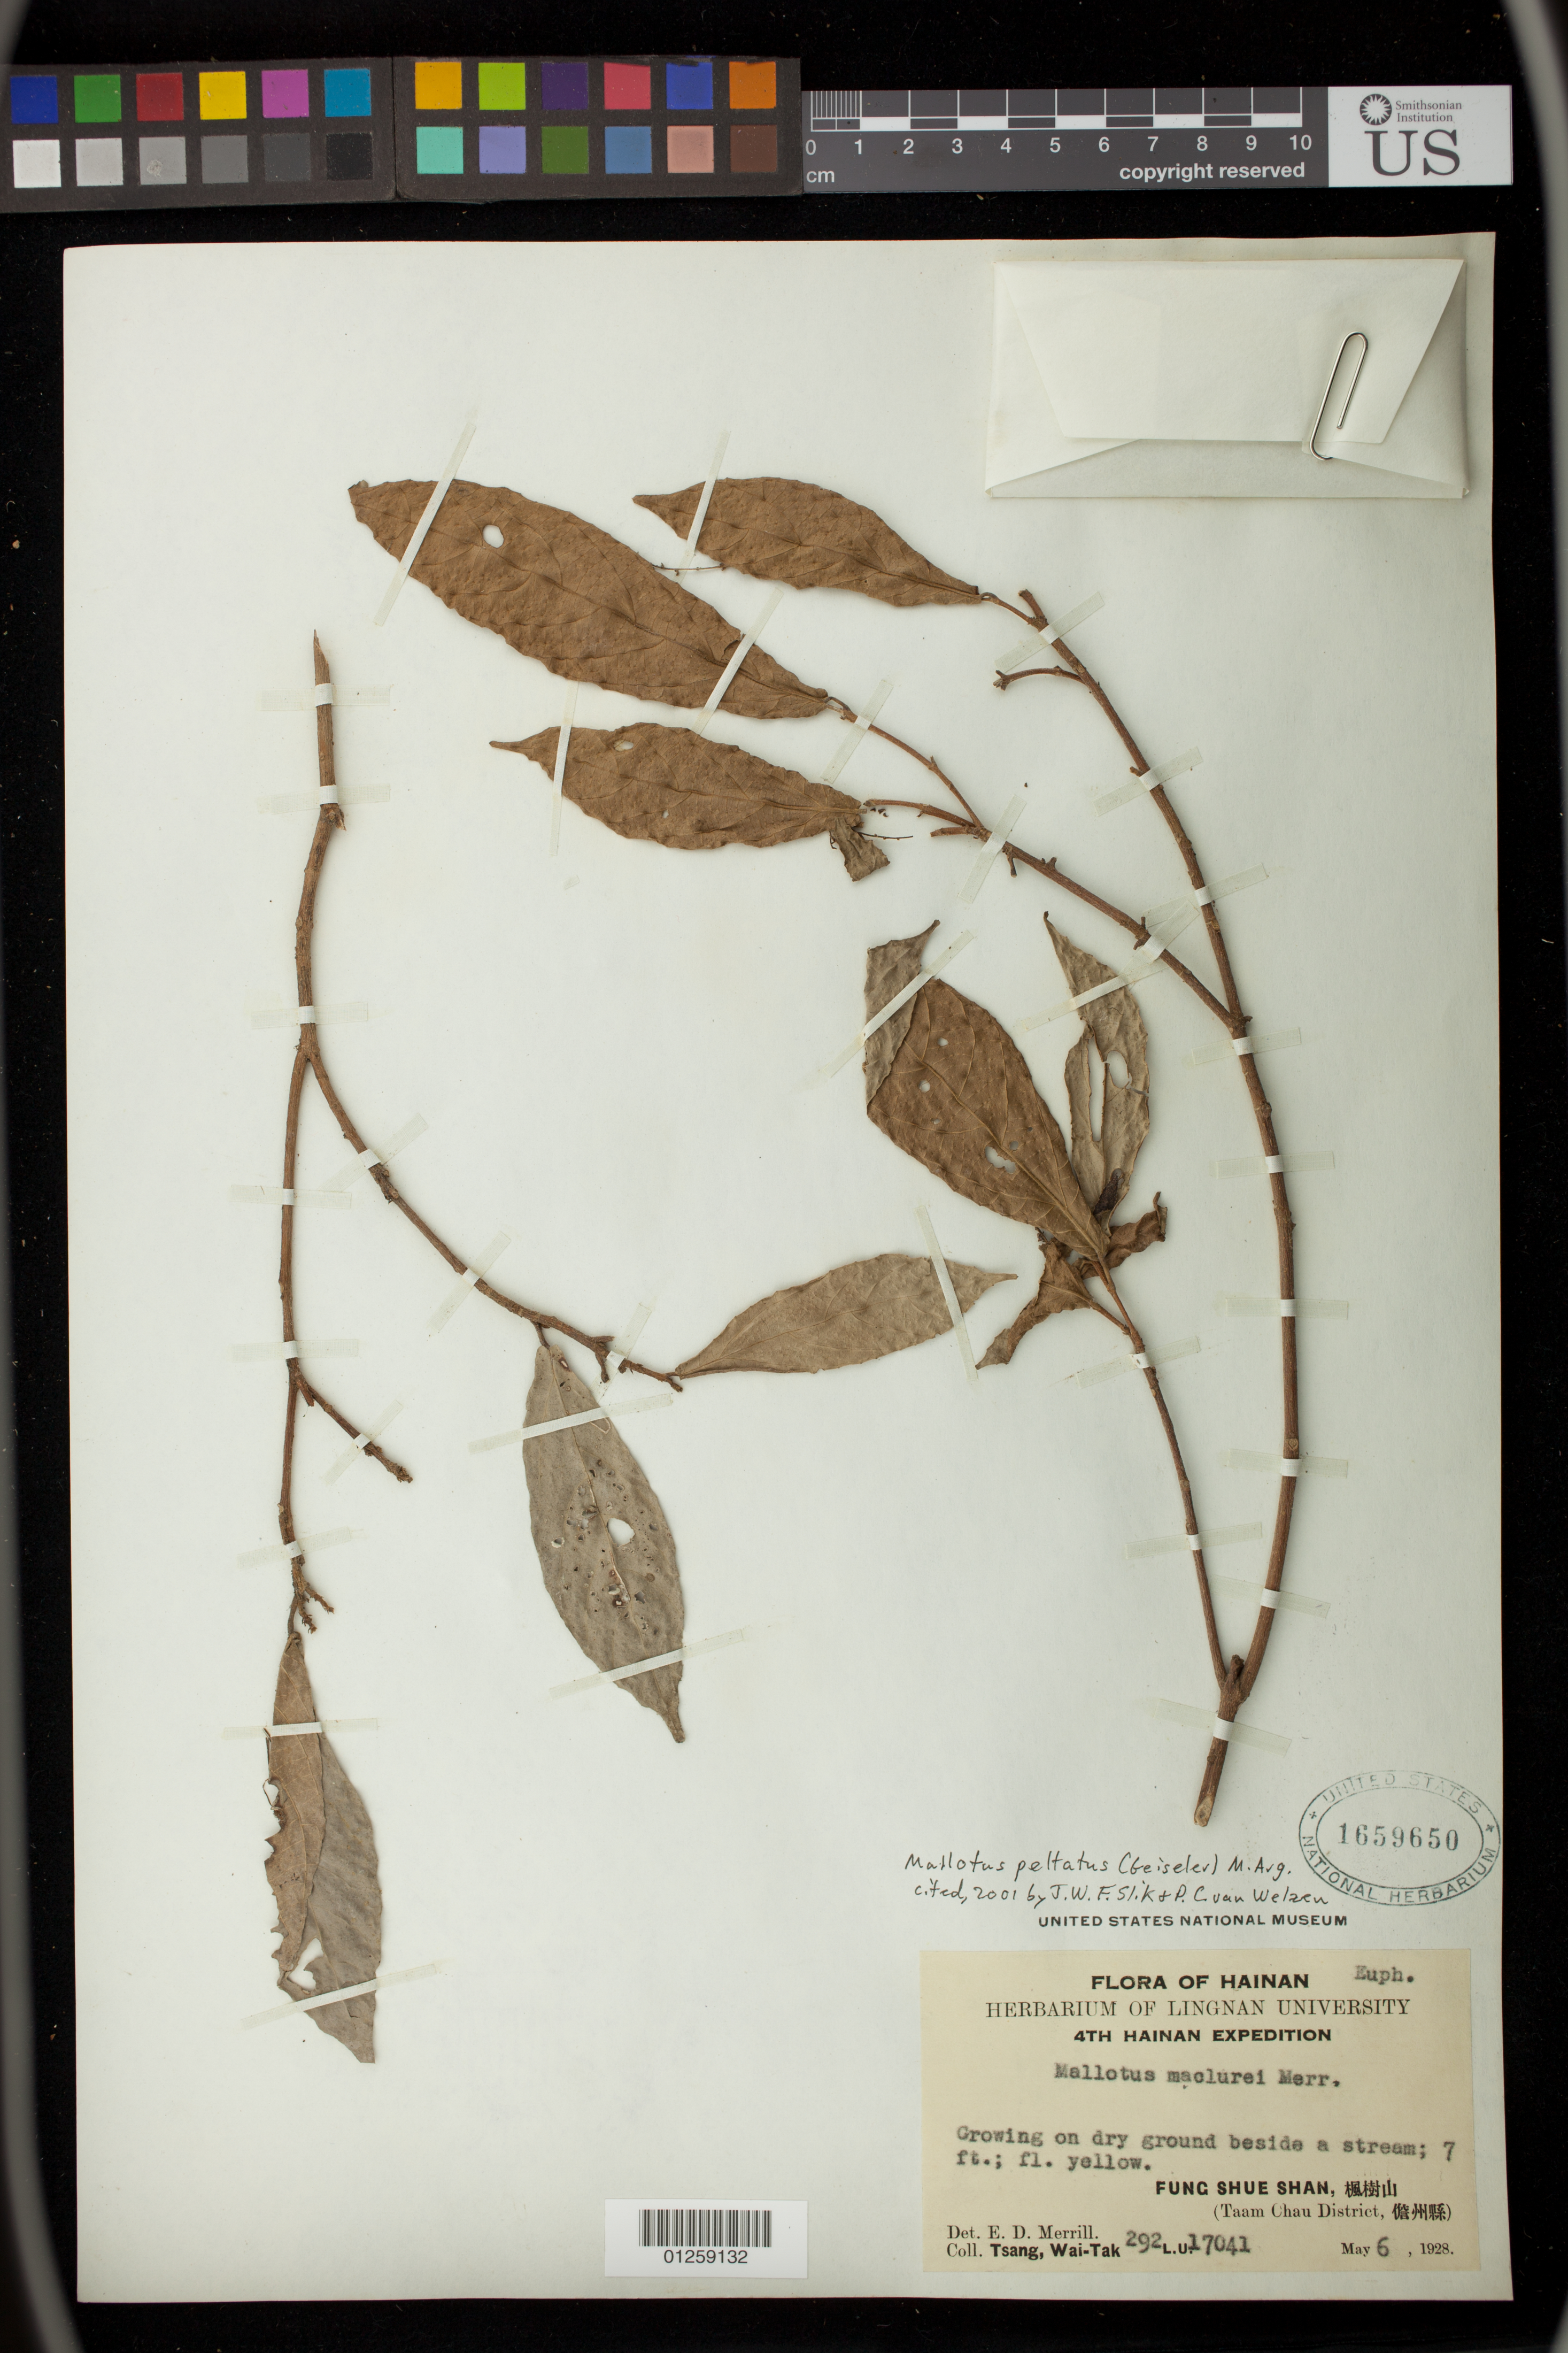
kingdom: Plantae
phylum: Tracheophyta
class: Magnoliopsida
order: Malpighiales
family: Euphorbiaceae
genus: Mallotus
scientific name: Mallotus peltatus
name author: (Geiseler) Müll. Arg.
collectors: W. T. Tsang & L.U.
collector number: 292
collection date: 1928-05-06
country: China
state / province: Hainan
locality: Fung Shue Shan (Taam Chau District)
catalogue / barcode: US 1659650